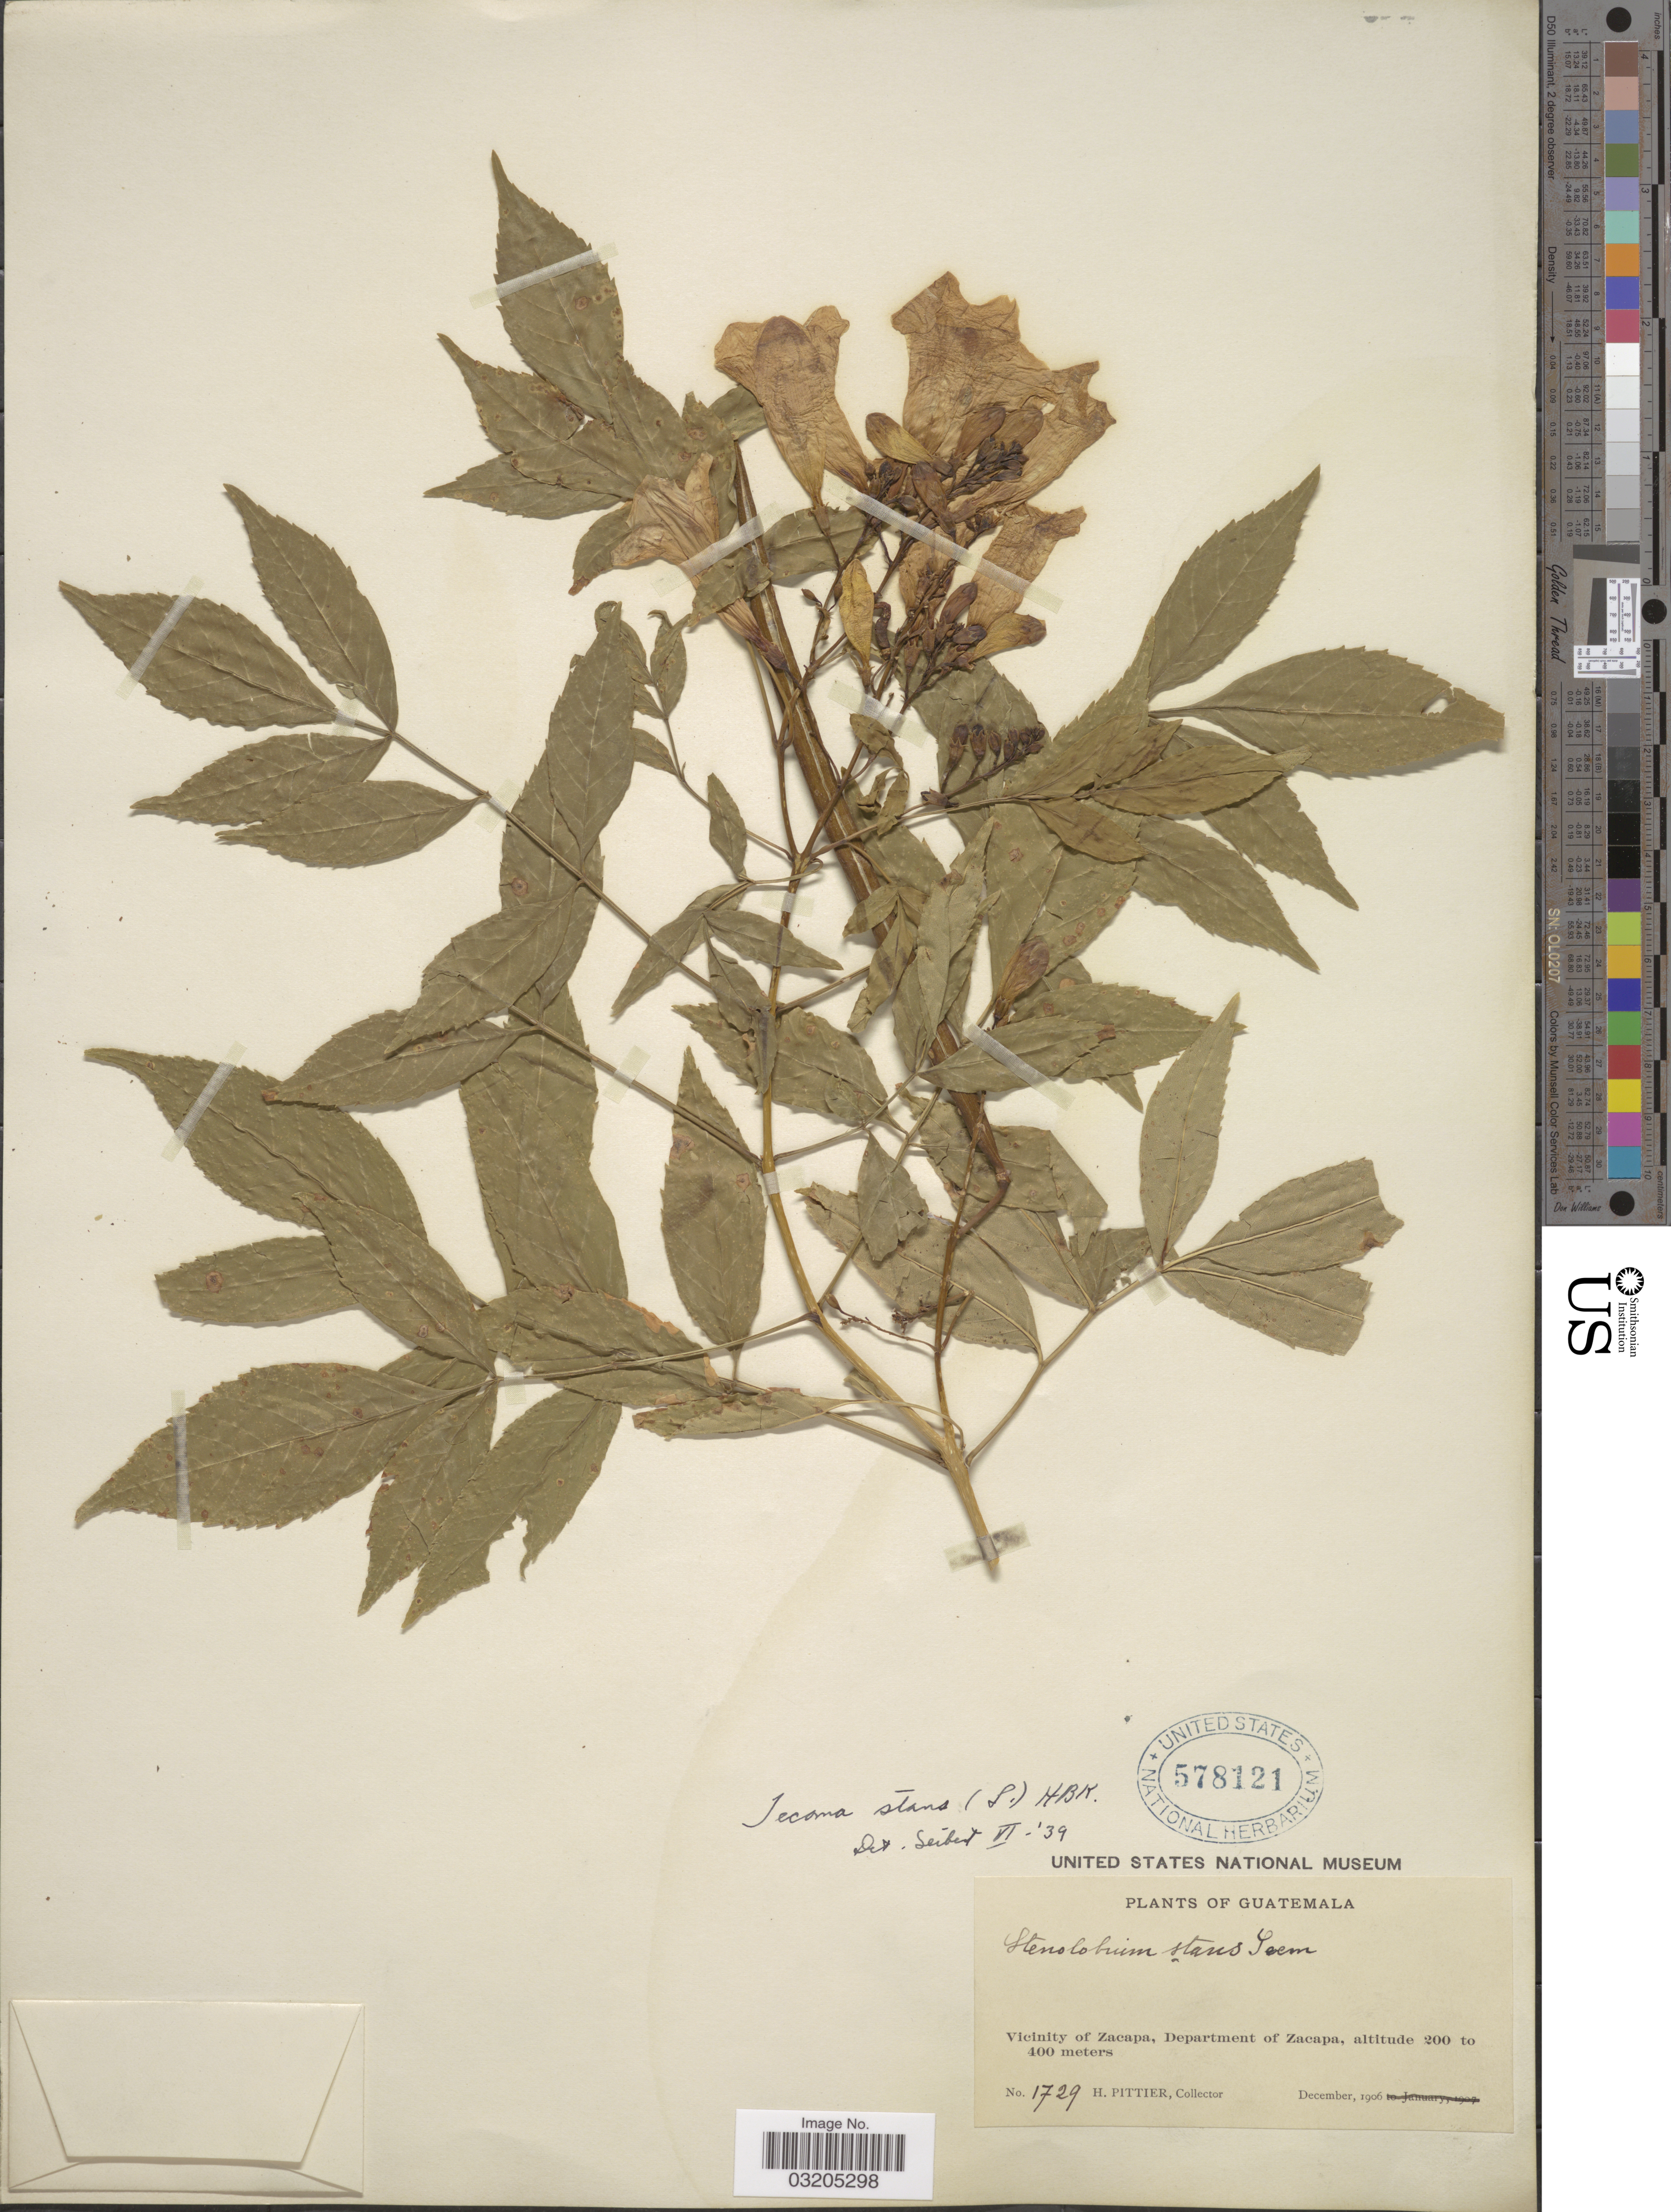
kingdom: Plantae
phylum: Tracheophyta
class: Magnoliopsida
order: Lamiales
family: Bignoniaceae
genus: Tecoma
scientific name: Tecoma stans var. stans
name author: (L.) Juss. ex Kunth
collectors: H. F. Pittier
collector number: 1729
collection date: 1906-12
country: Guatemala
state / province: Zacapa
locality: Vicinity of Zacapa, Department of Zacapa.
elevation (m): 200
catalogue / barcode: US 578121